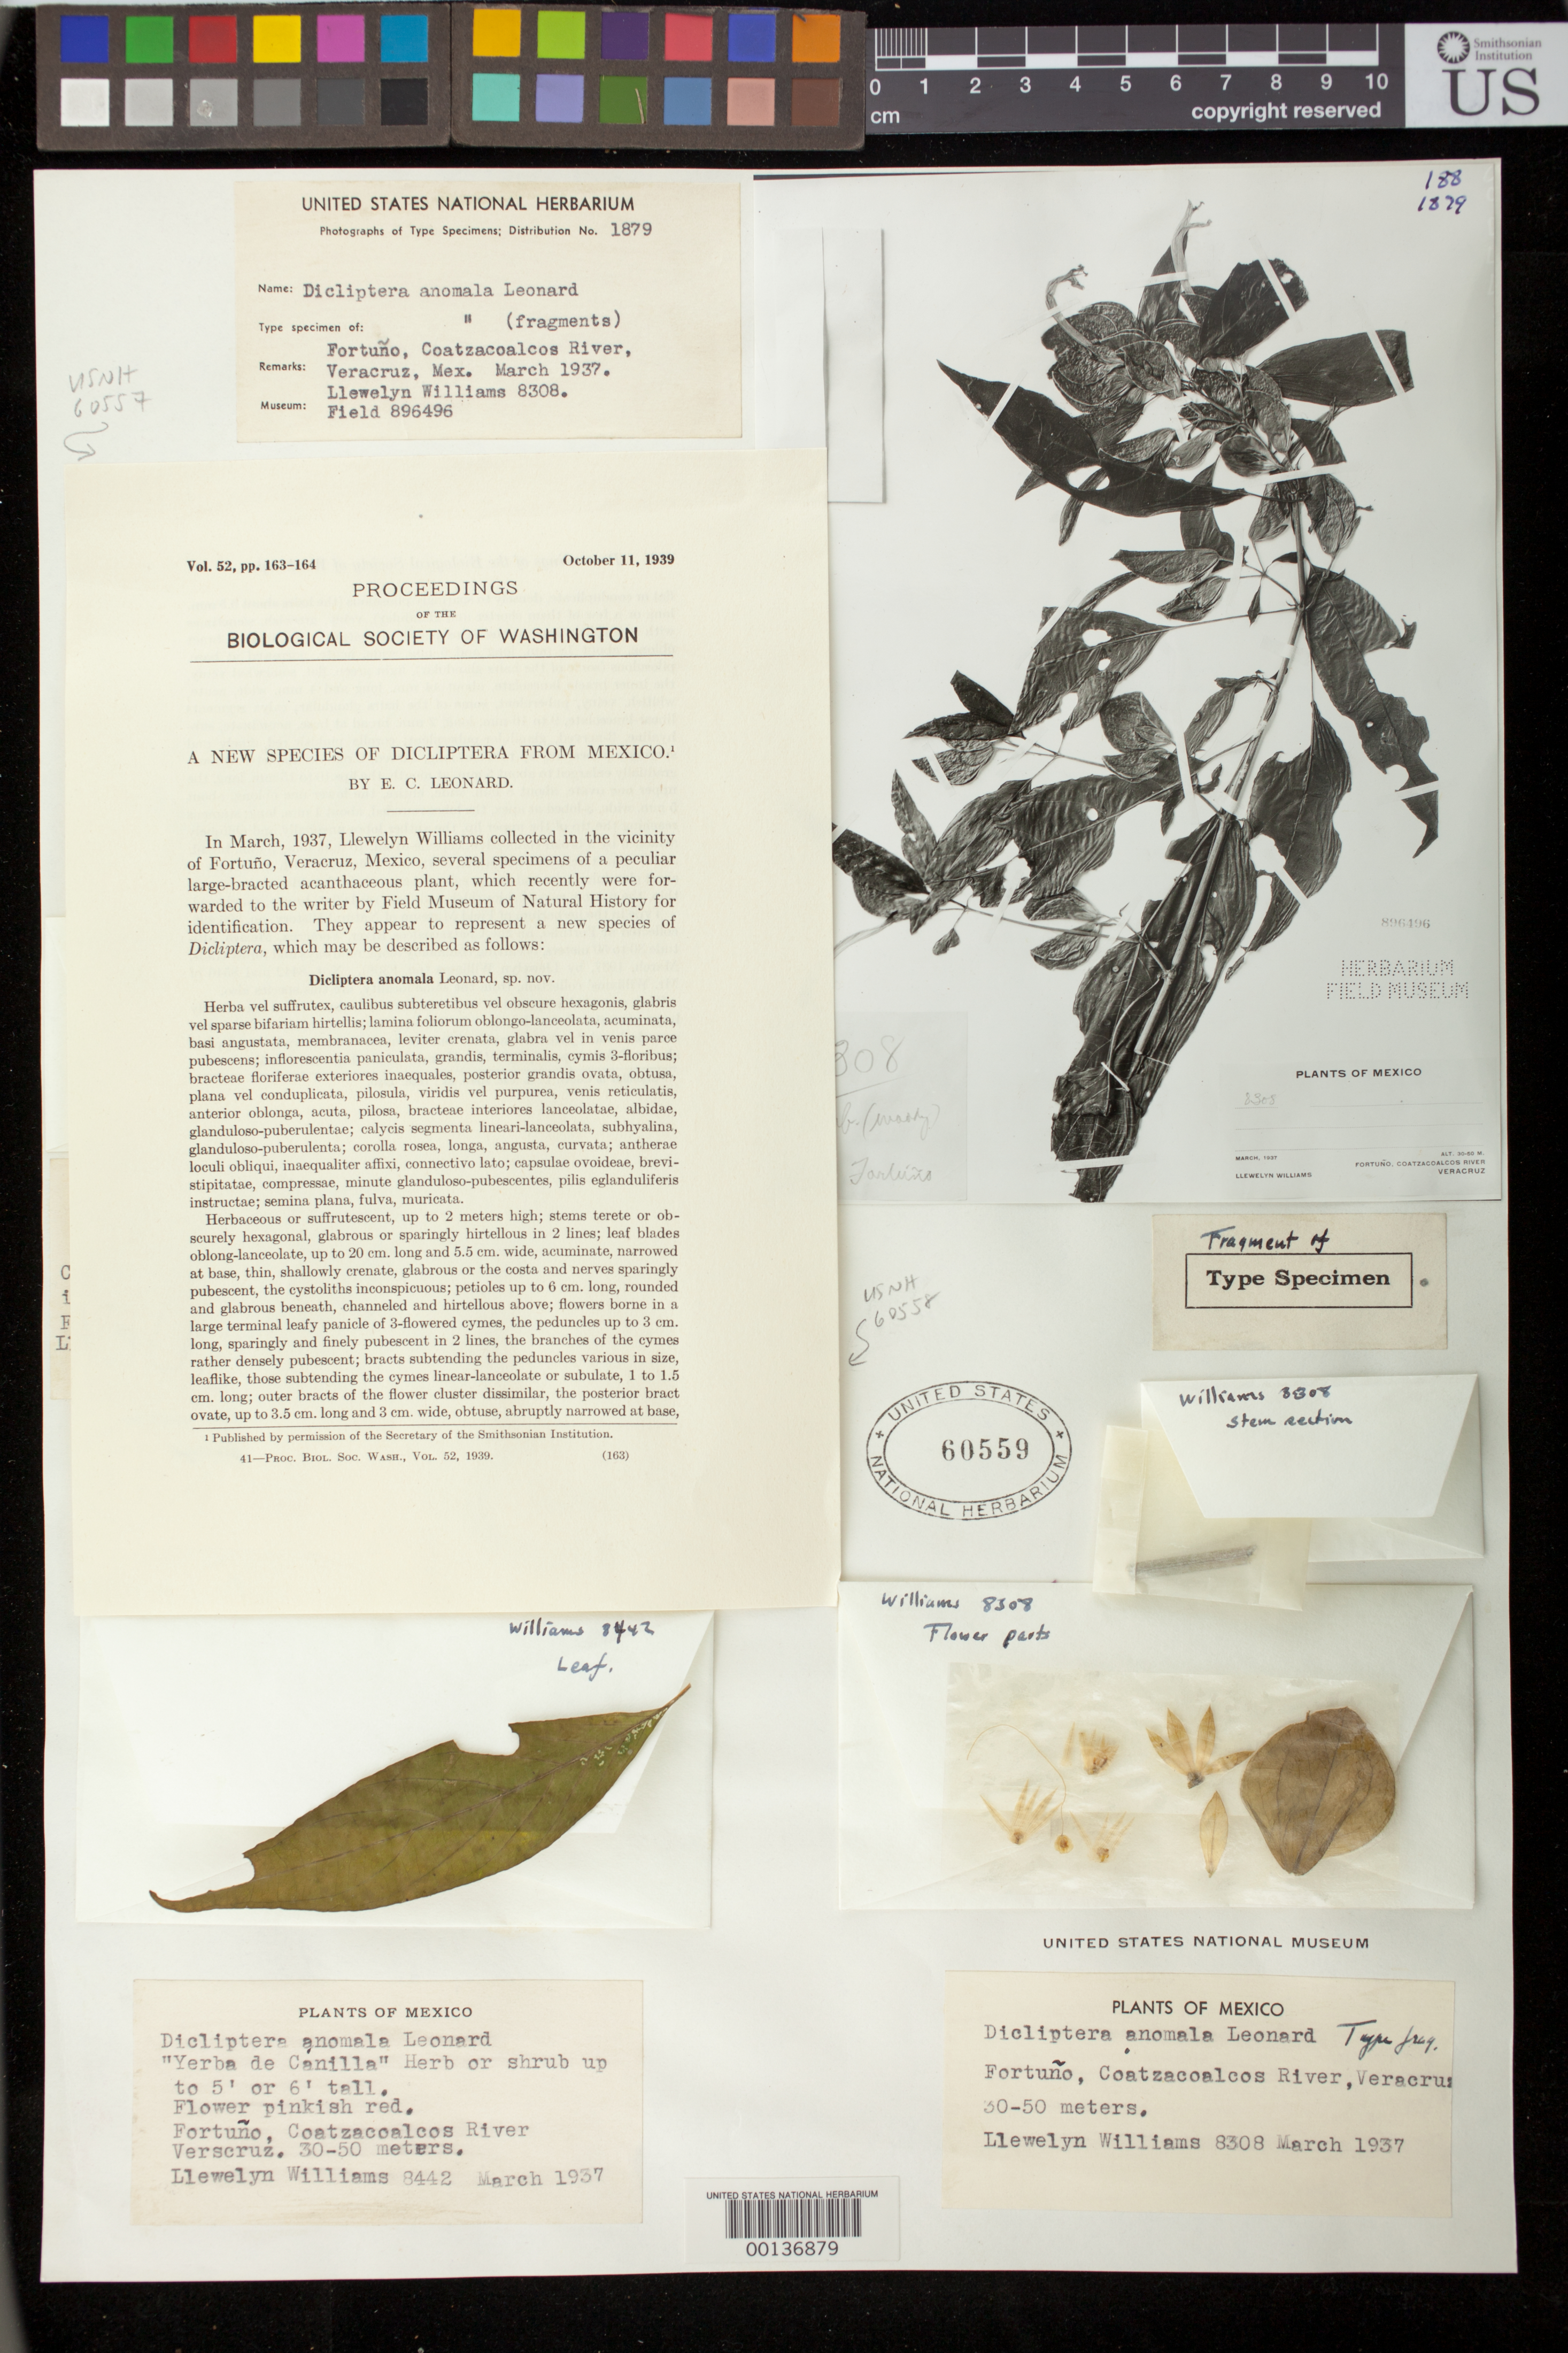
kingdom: Plantae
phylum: Tracheophyta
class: Magnoliopsida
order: Lamiales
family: Acanthaceae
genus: Dicliptera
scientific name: Dicliptera anomala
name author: Leonard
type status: Isotype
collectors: Ll. Williams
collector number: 8308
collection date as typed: Mar 1937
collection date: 1937-03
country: Mexico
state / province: Veracruz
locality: Fortuño, Coatzacoalcos River, Veracruz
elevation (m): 30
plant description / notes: Photograph and fragmentary material of (holo) type specimen ex herb. Field Museum (Williams 8308). Sheet additionally contains fragmentary material from non-type [paratype] specimens, Williams 8546 (USNH 60557) and Williams 8442 (USNH 60558) (neither of which identify source of material or original herbarium).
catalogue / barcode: US 60559